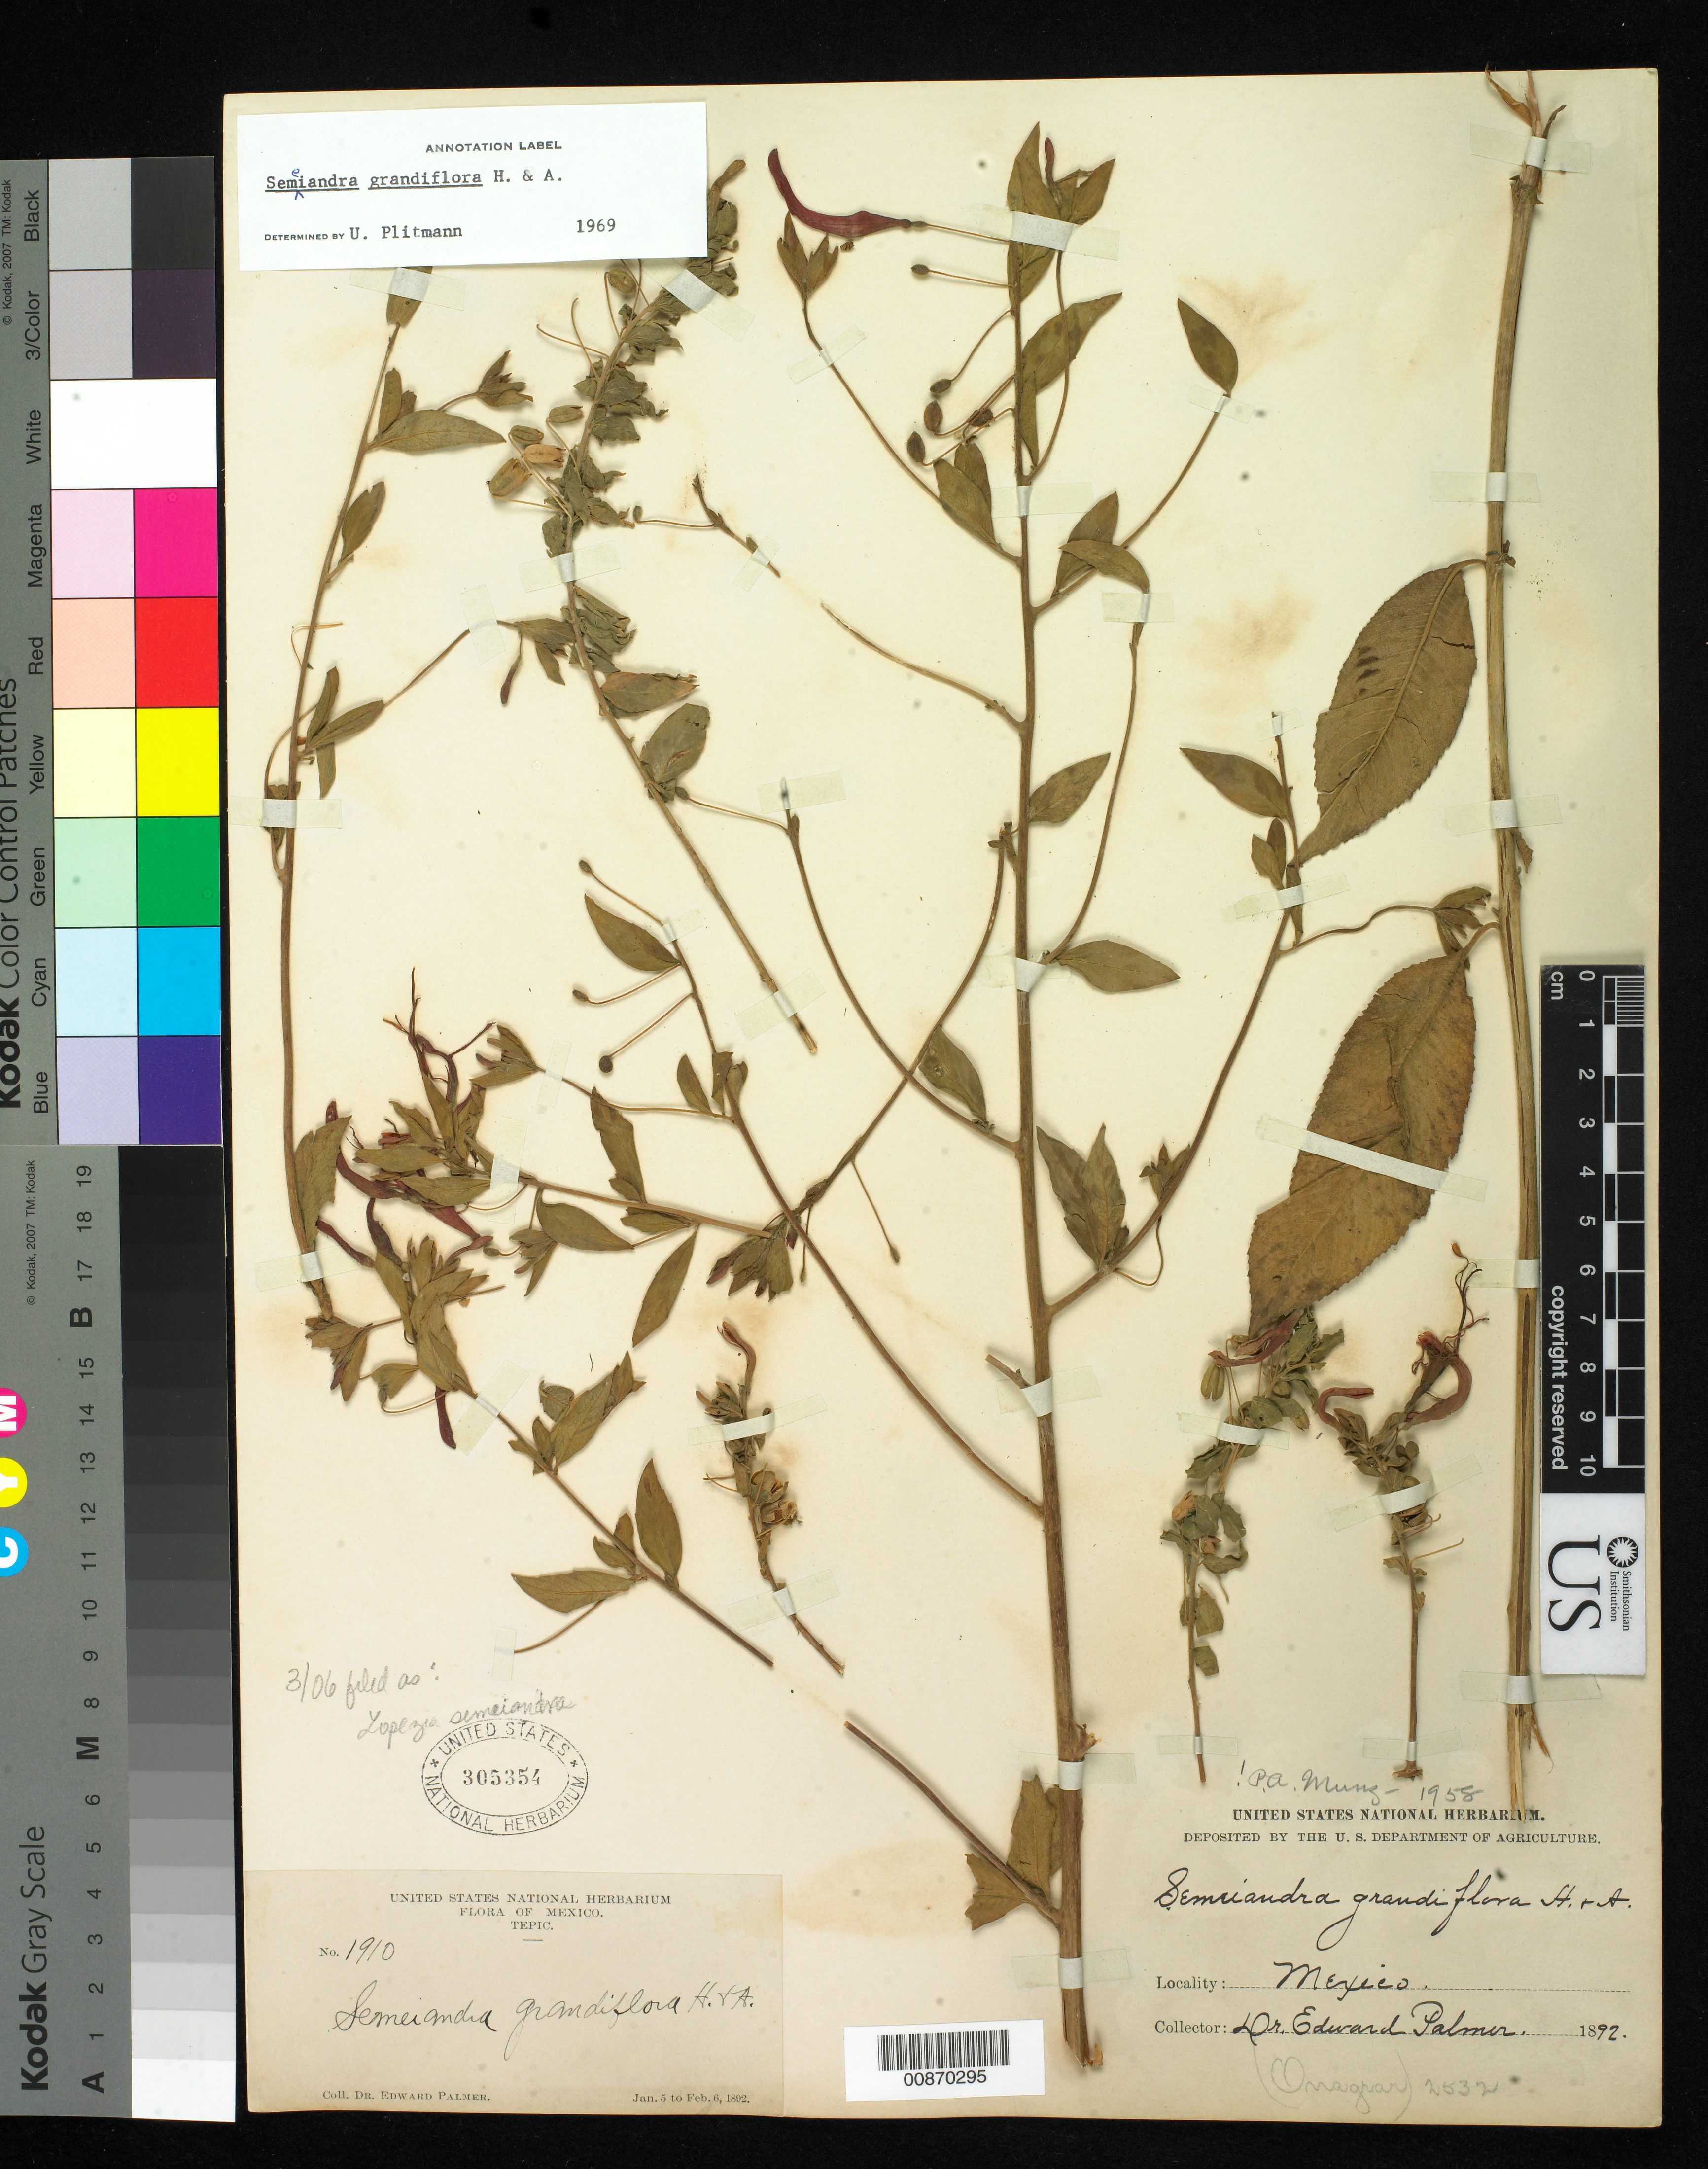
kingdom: Plantae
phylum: Tracheophyta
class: Magnoliopsida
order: Myrtales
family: Onagraceae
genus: Lopezia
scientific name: Lopezia semeiandra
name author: Plitmann et al.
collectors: E. Palmer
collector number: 1910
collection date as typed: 05 Jan 1892 to 06 Feb 1892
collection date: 1892-01-05/1892-02-06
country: Mexico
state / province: Nayarit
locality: Tepic, Nayarit.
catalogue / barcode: US 305354